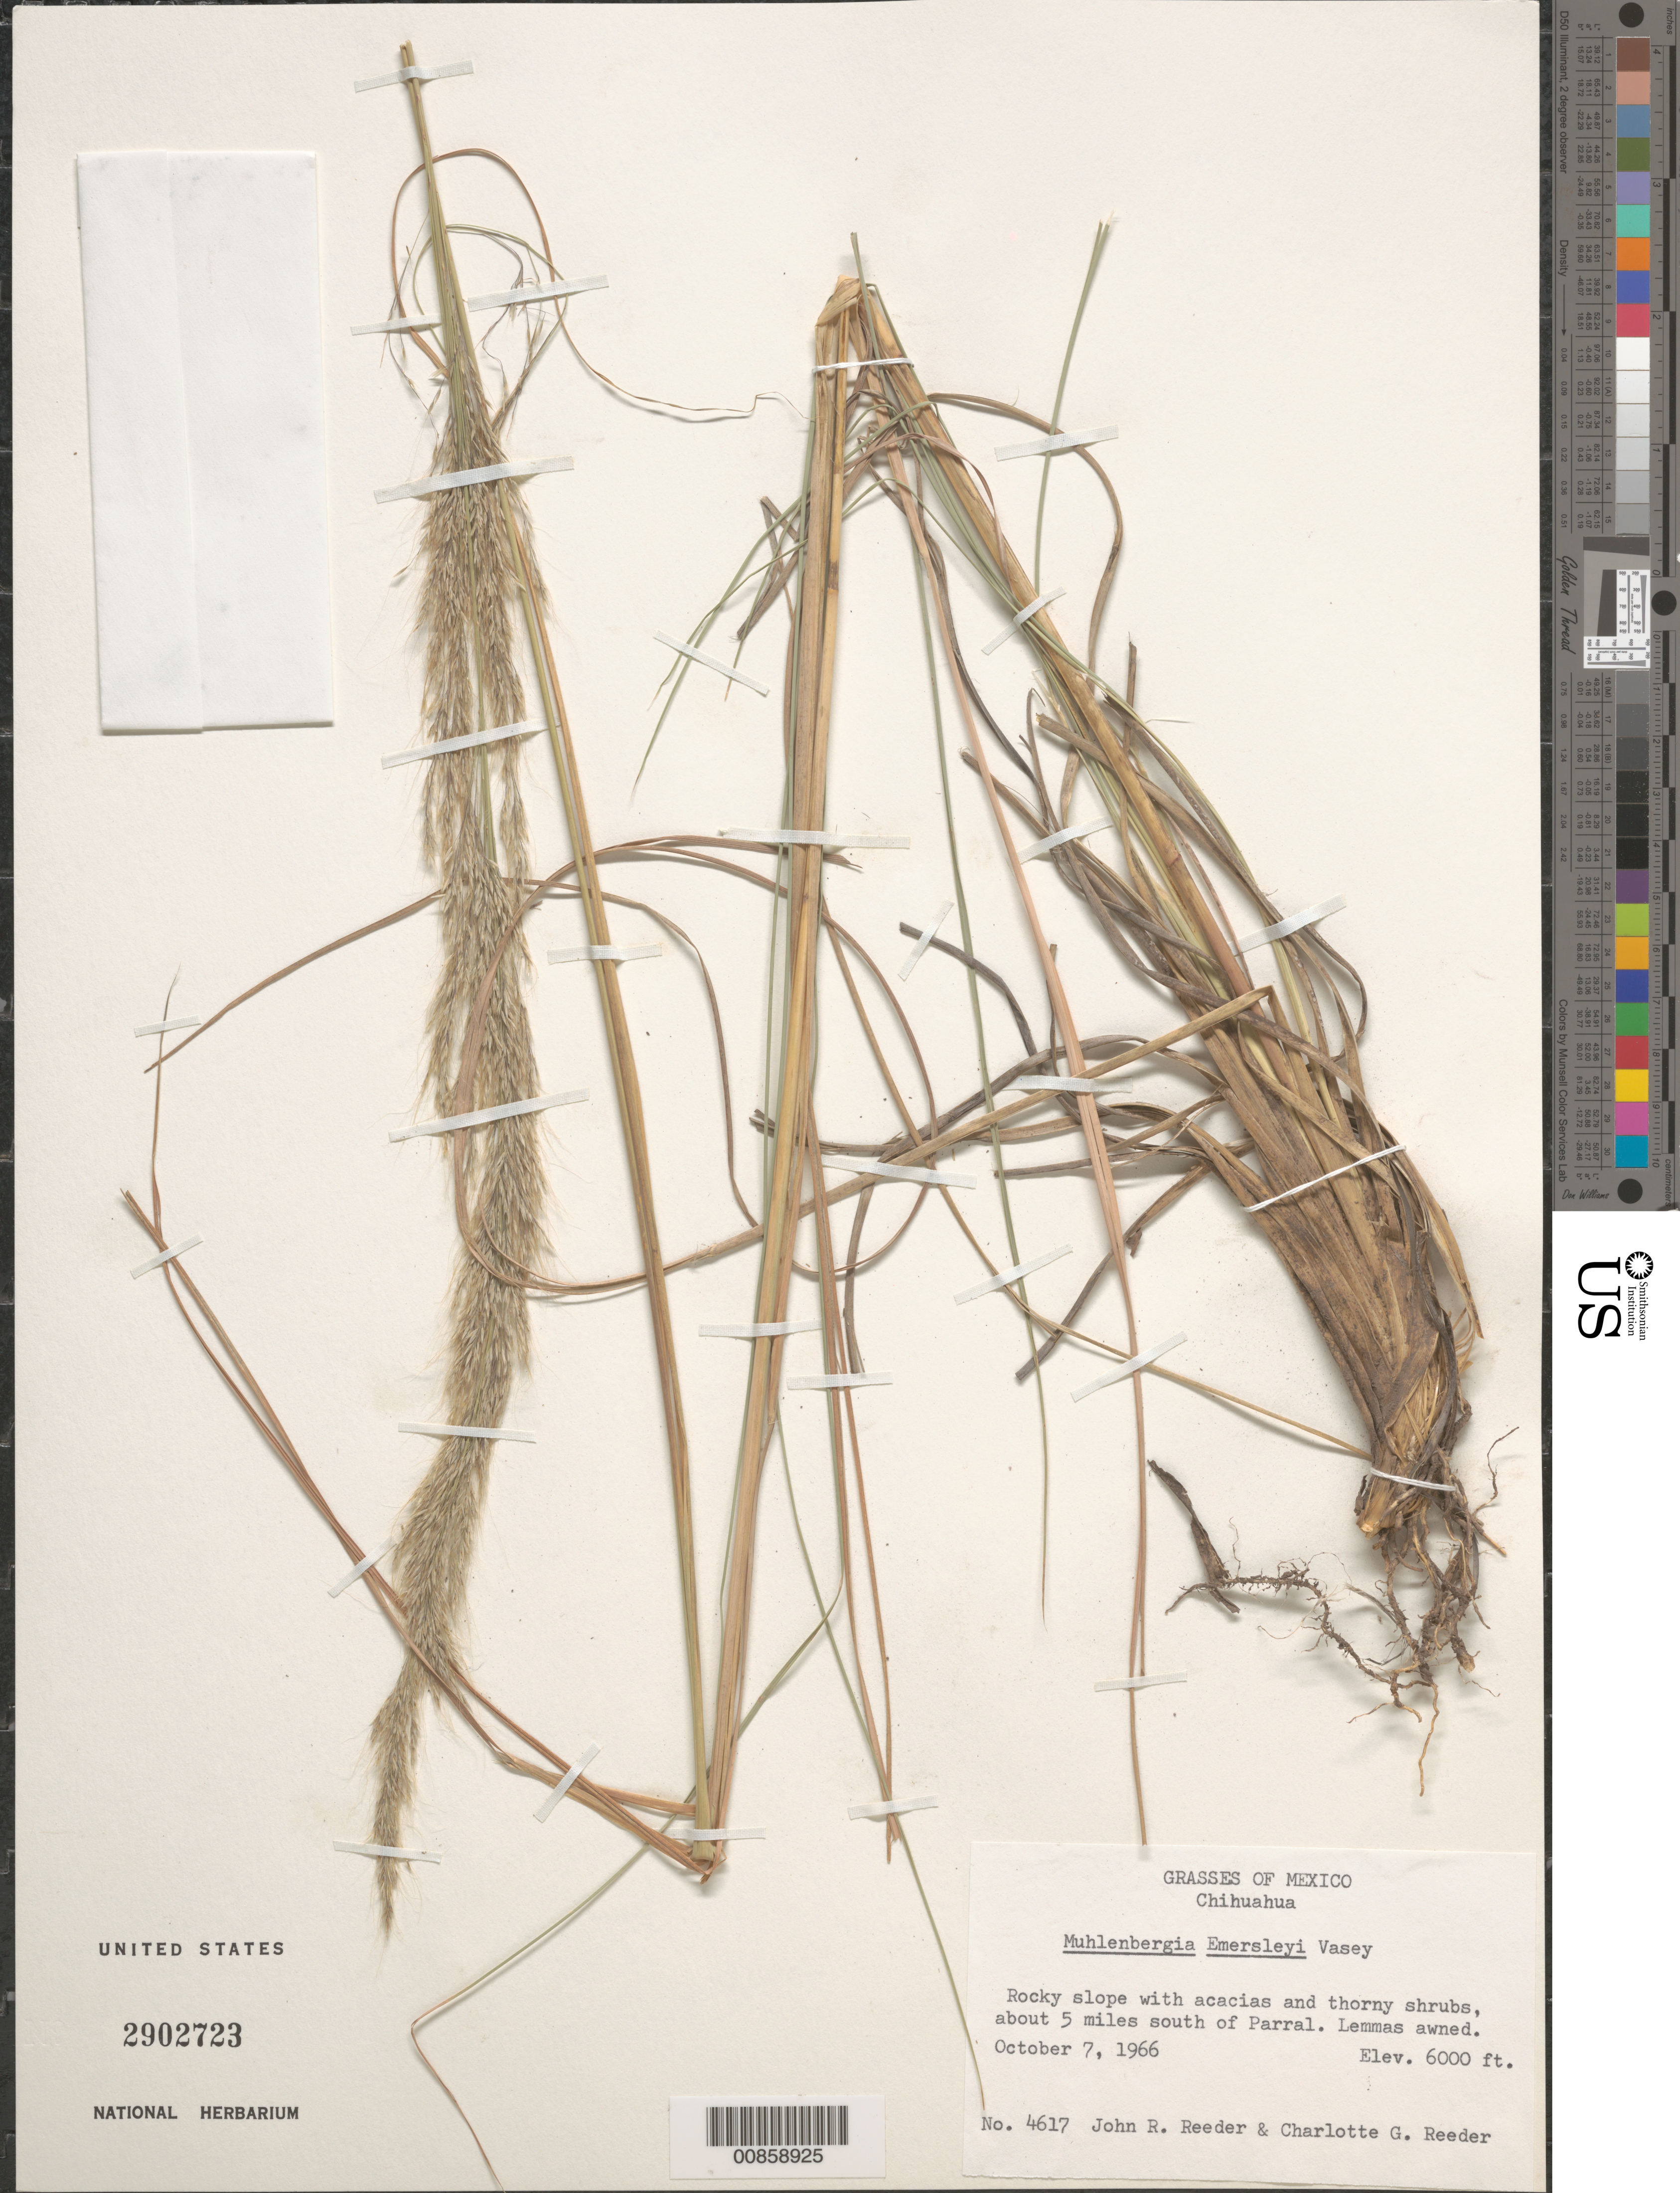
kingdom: Plantae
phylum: Tracheophyta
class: Liliopsida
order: Poales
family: Poaceae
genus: Muhlenbergia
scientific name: Muhlenbergia emersleyi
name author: Vasey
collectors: J. R. Reeder & C. G. Reeder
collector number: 4617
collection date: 1966-10-07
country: Mexico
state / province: Chihuahua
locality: About 5 miles south of Parral. Lemmas awned.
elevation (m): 1829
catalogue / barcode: US 2902723